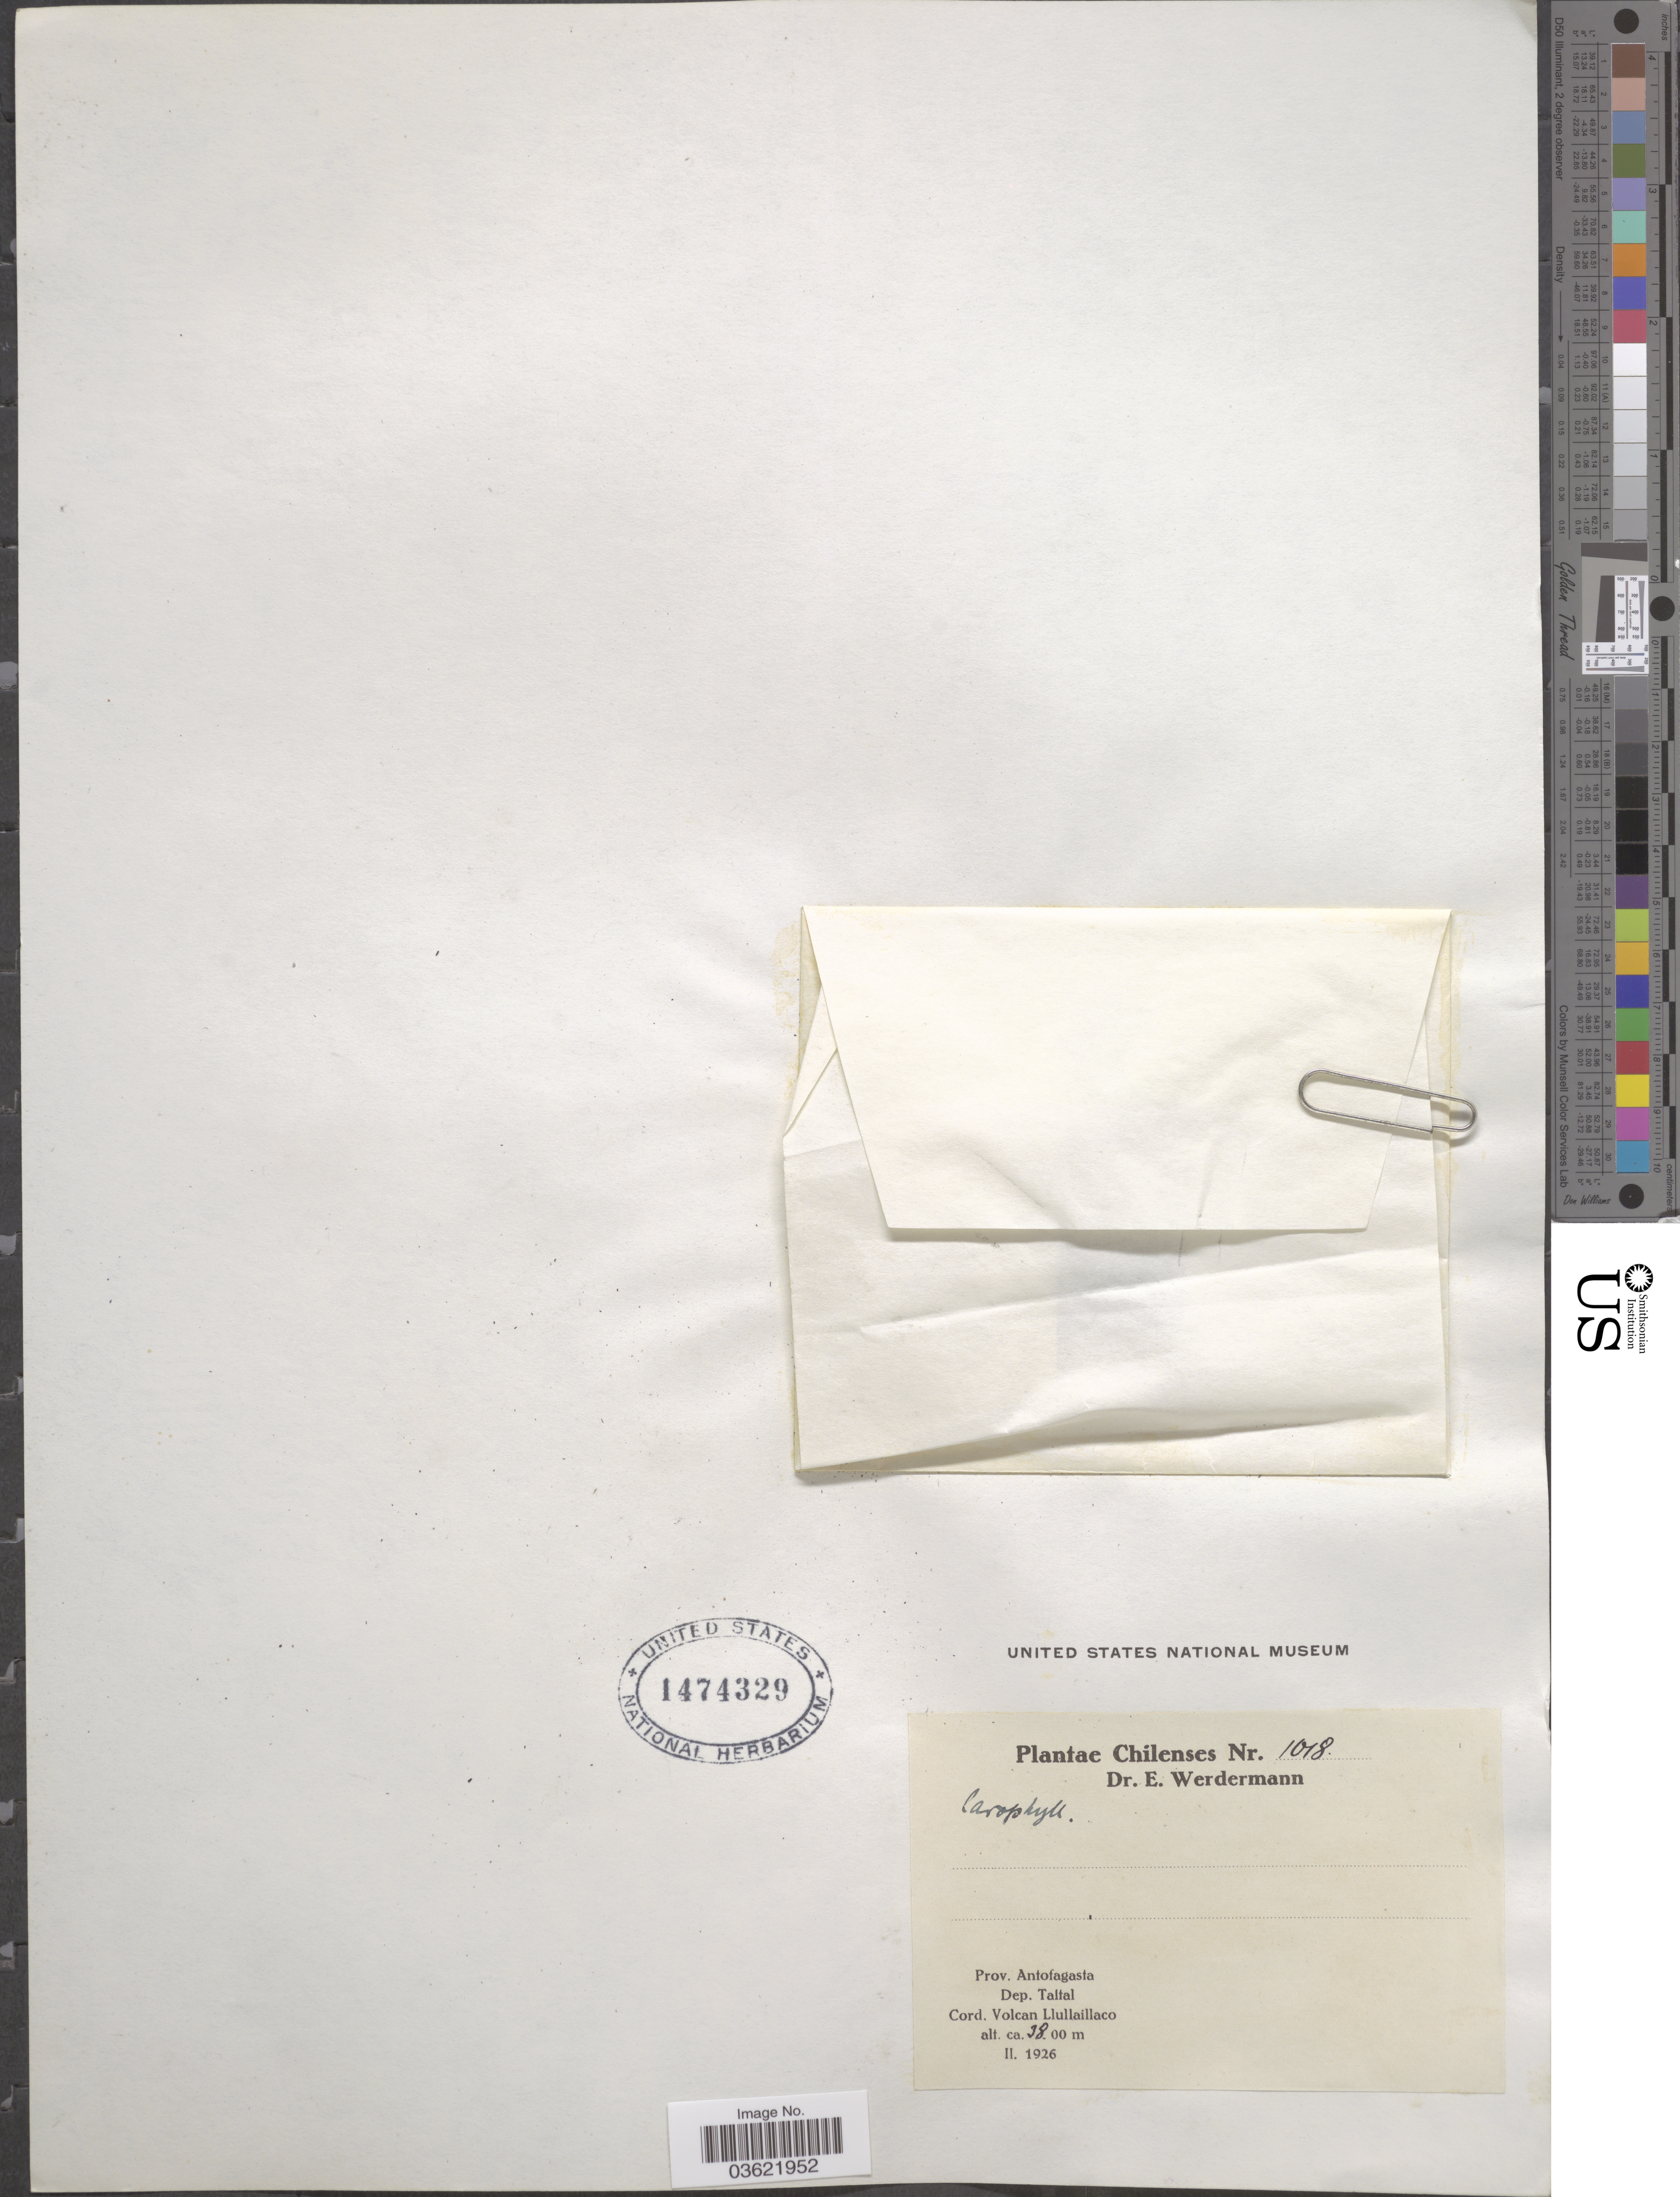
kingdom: Plantae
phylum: Tracheophyta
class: Magnoliopsida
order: Caryophyllales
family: Caryophyllaceae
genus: Arenaria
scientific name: Arenaria microphylla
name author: Phil.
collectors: E. Werdermann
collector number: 1018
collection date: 1926-02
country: Chile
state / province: Antofagasta (II)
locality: Prov. Antofagasta. Dep. Taltal. Cord. Volcan Llullaillaco.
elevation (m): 3800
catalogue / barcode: US 1474329